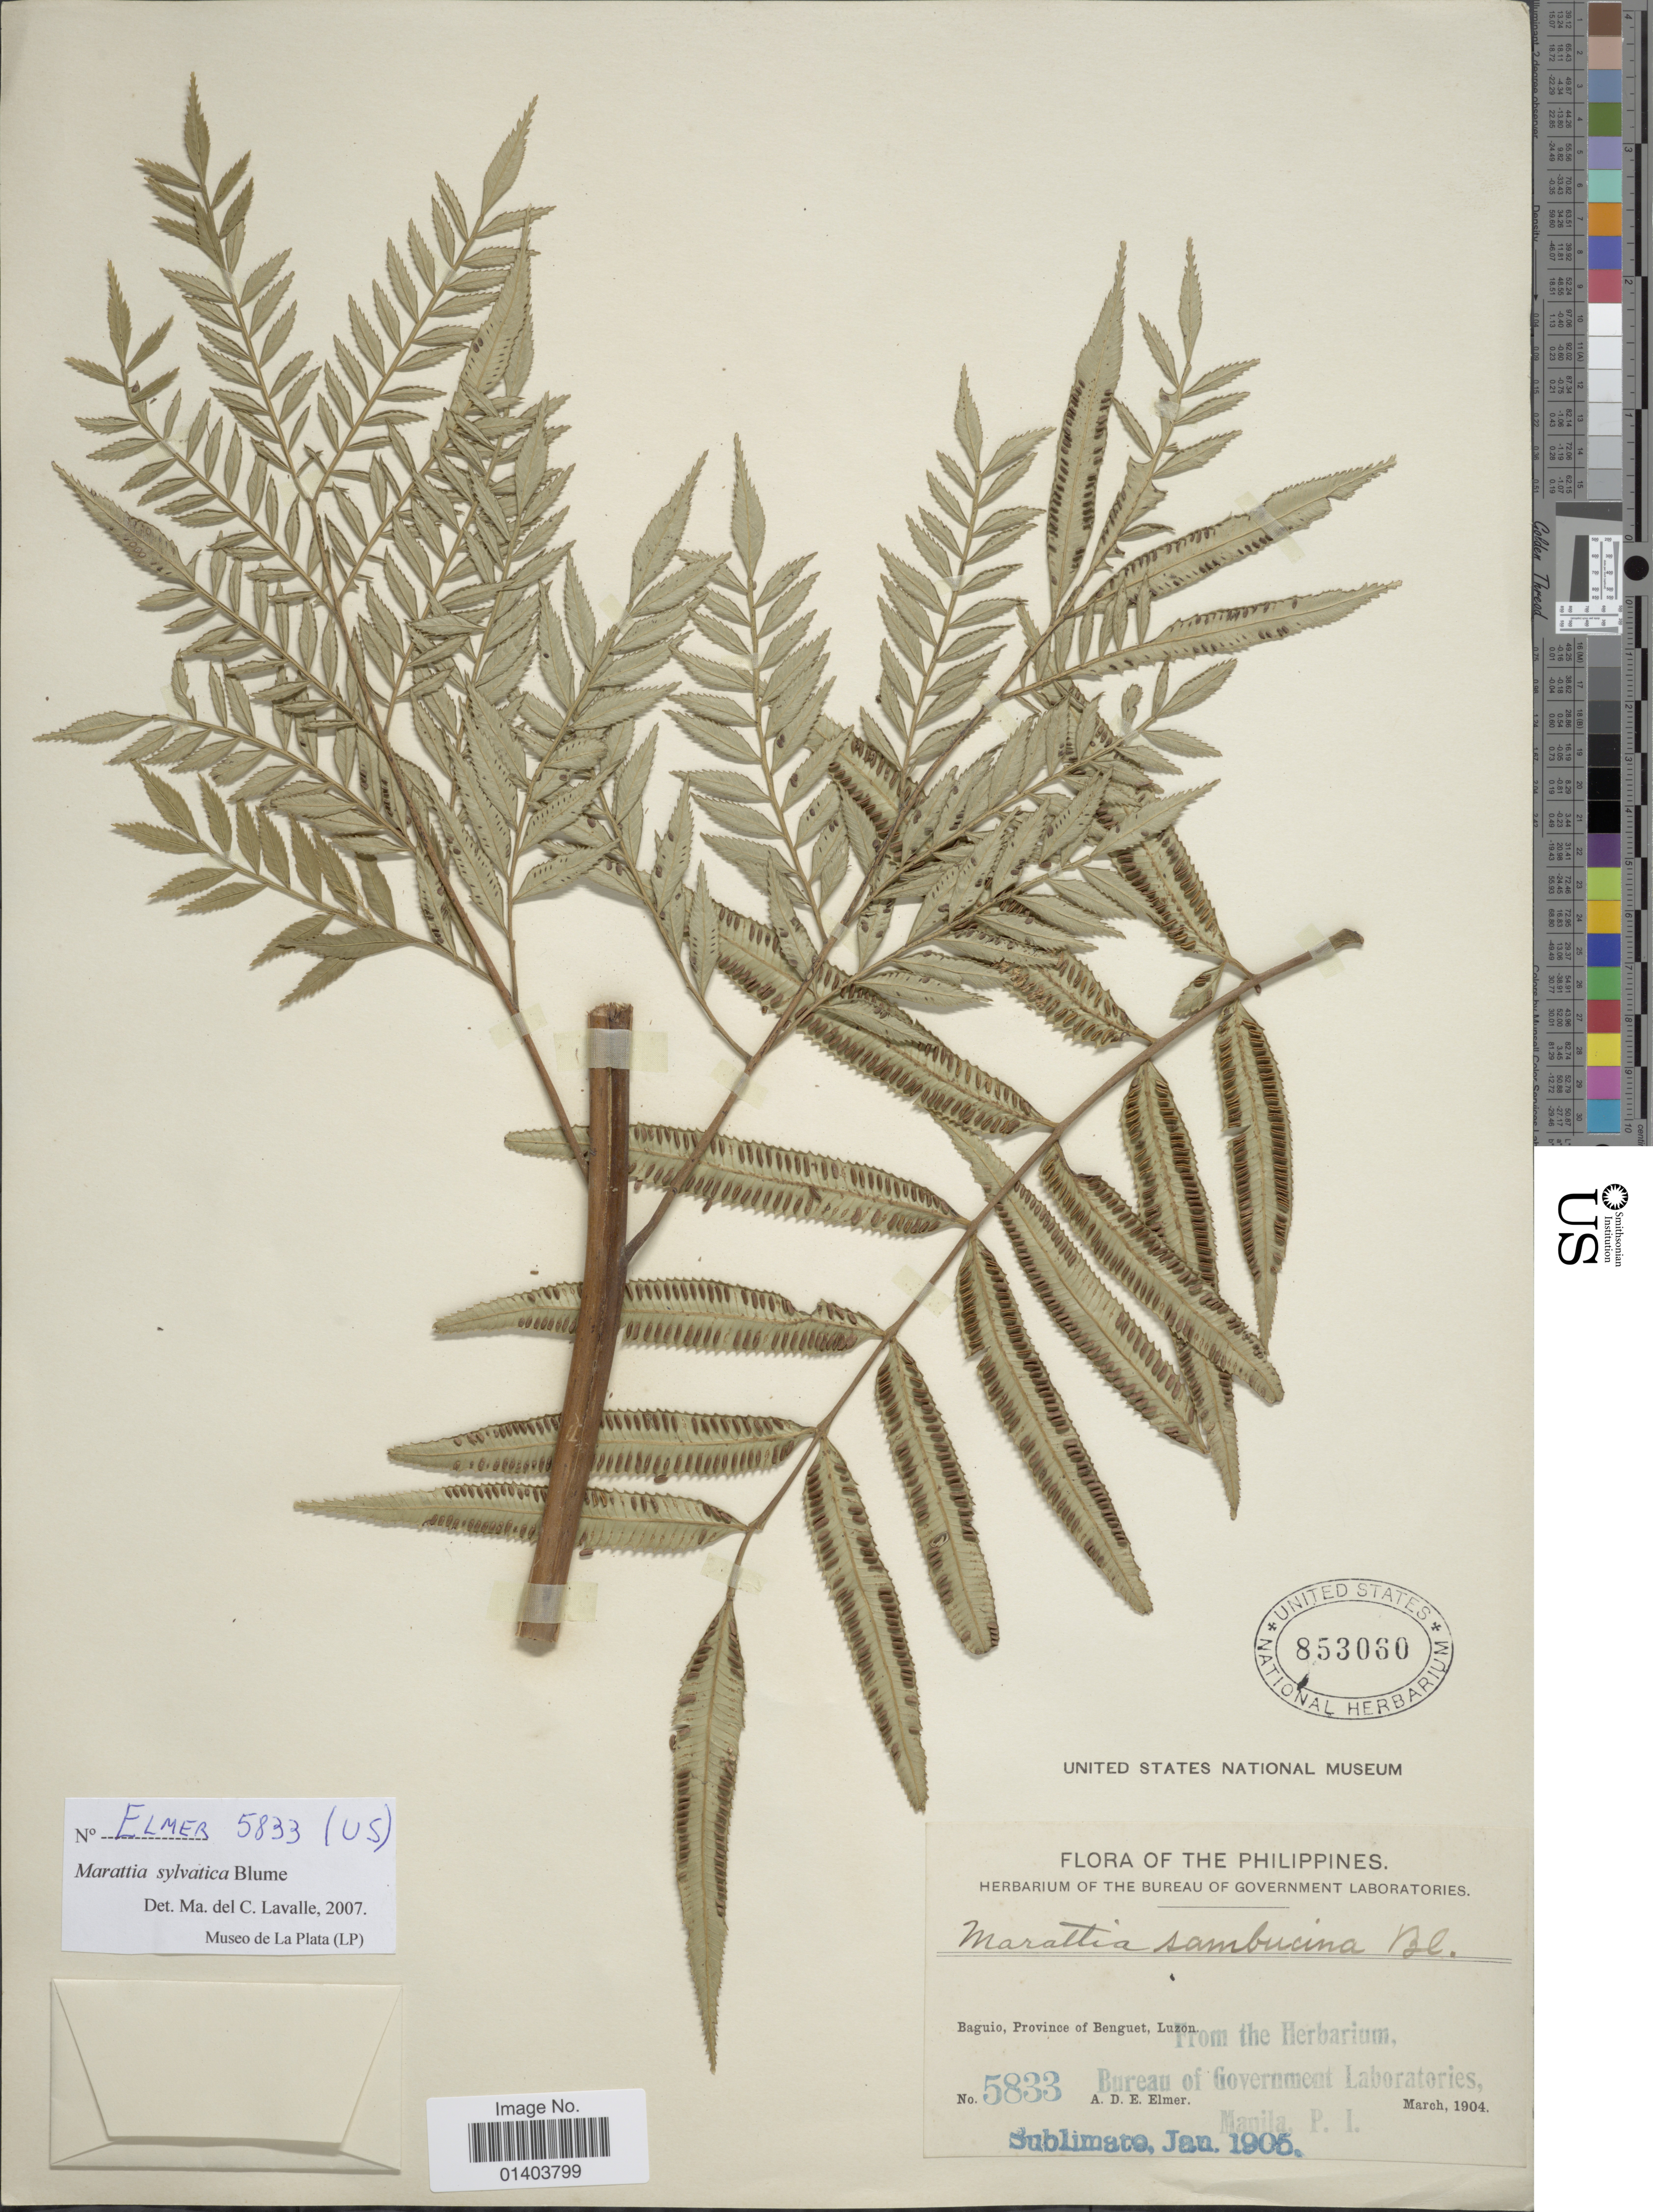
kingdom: Plantae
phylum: Tracheophyta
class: Polypodiopsida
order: Marattiales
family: Marattiaceae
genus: Ptisana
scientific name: Ptisana sambucina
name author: (Blume) Murdock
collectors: A. D. E. Elmer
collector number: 5833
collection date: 1903-03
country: Philippines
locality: Baguio, Province of Benguet, Luzon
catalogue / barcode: US 853060